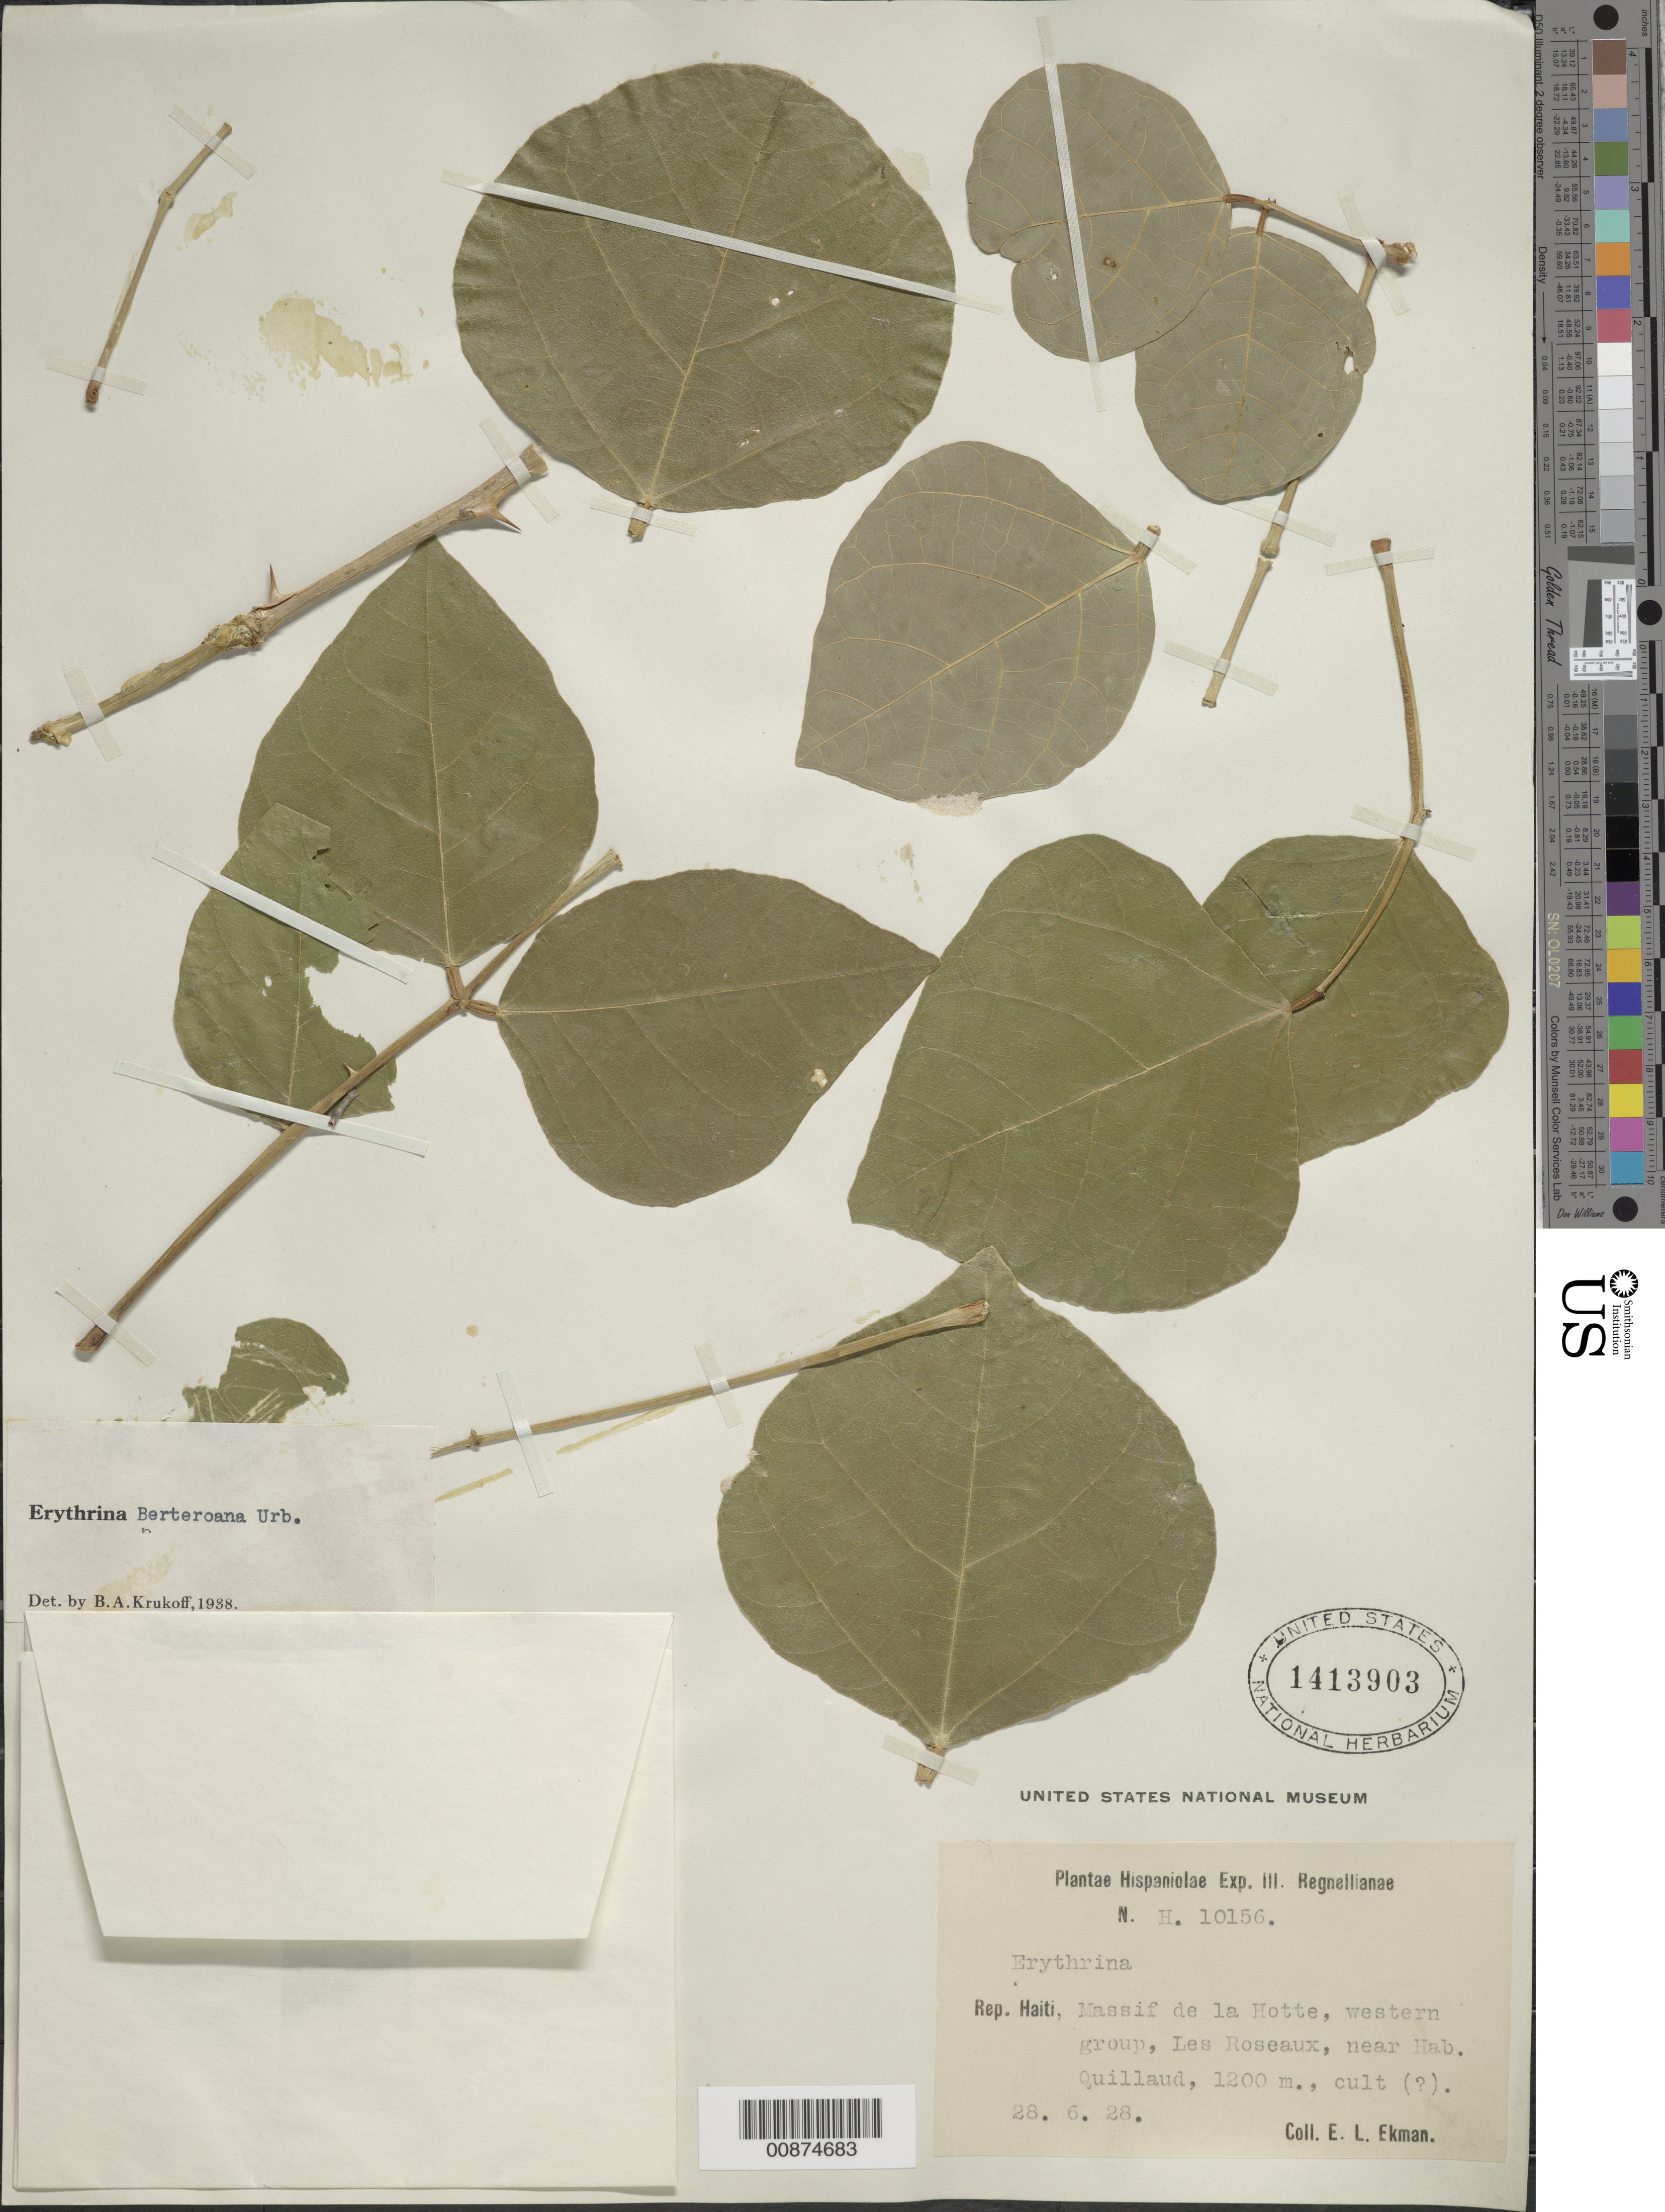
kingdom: Plantae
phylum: Tracheophyta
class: Magnoliopsida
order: Fabales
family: Fabaceae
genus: Erythrina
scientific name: Erythrina berteroana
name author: Urb.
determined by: Krukoff, B. A.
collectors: E. L. Ekman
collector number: H 10156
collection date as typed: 28 Jun 1928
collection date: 1928-06-28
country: Haiti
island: Hispaniola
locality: Massif de la Hotte, western group, Les Roseaux, near Hab. Quillaud.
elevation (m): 1200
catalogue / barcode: US 1413903